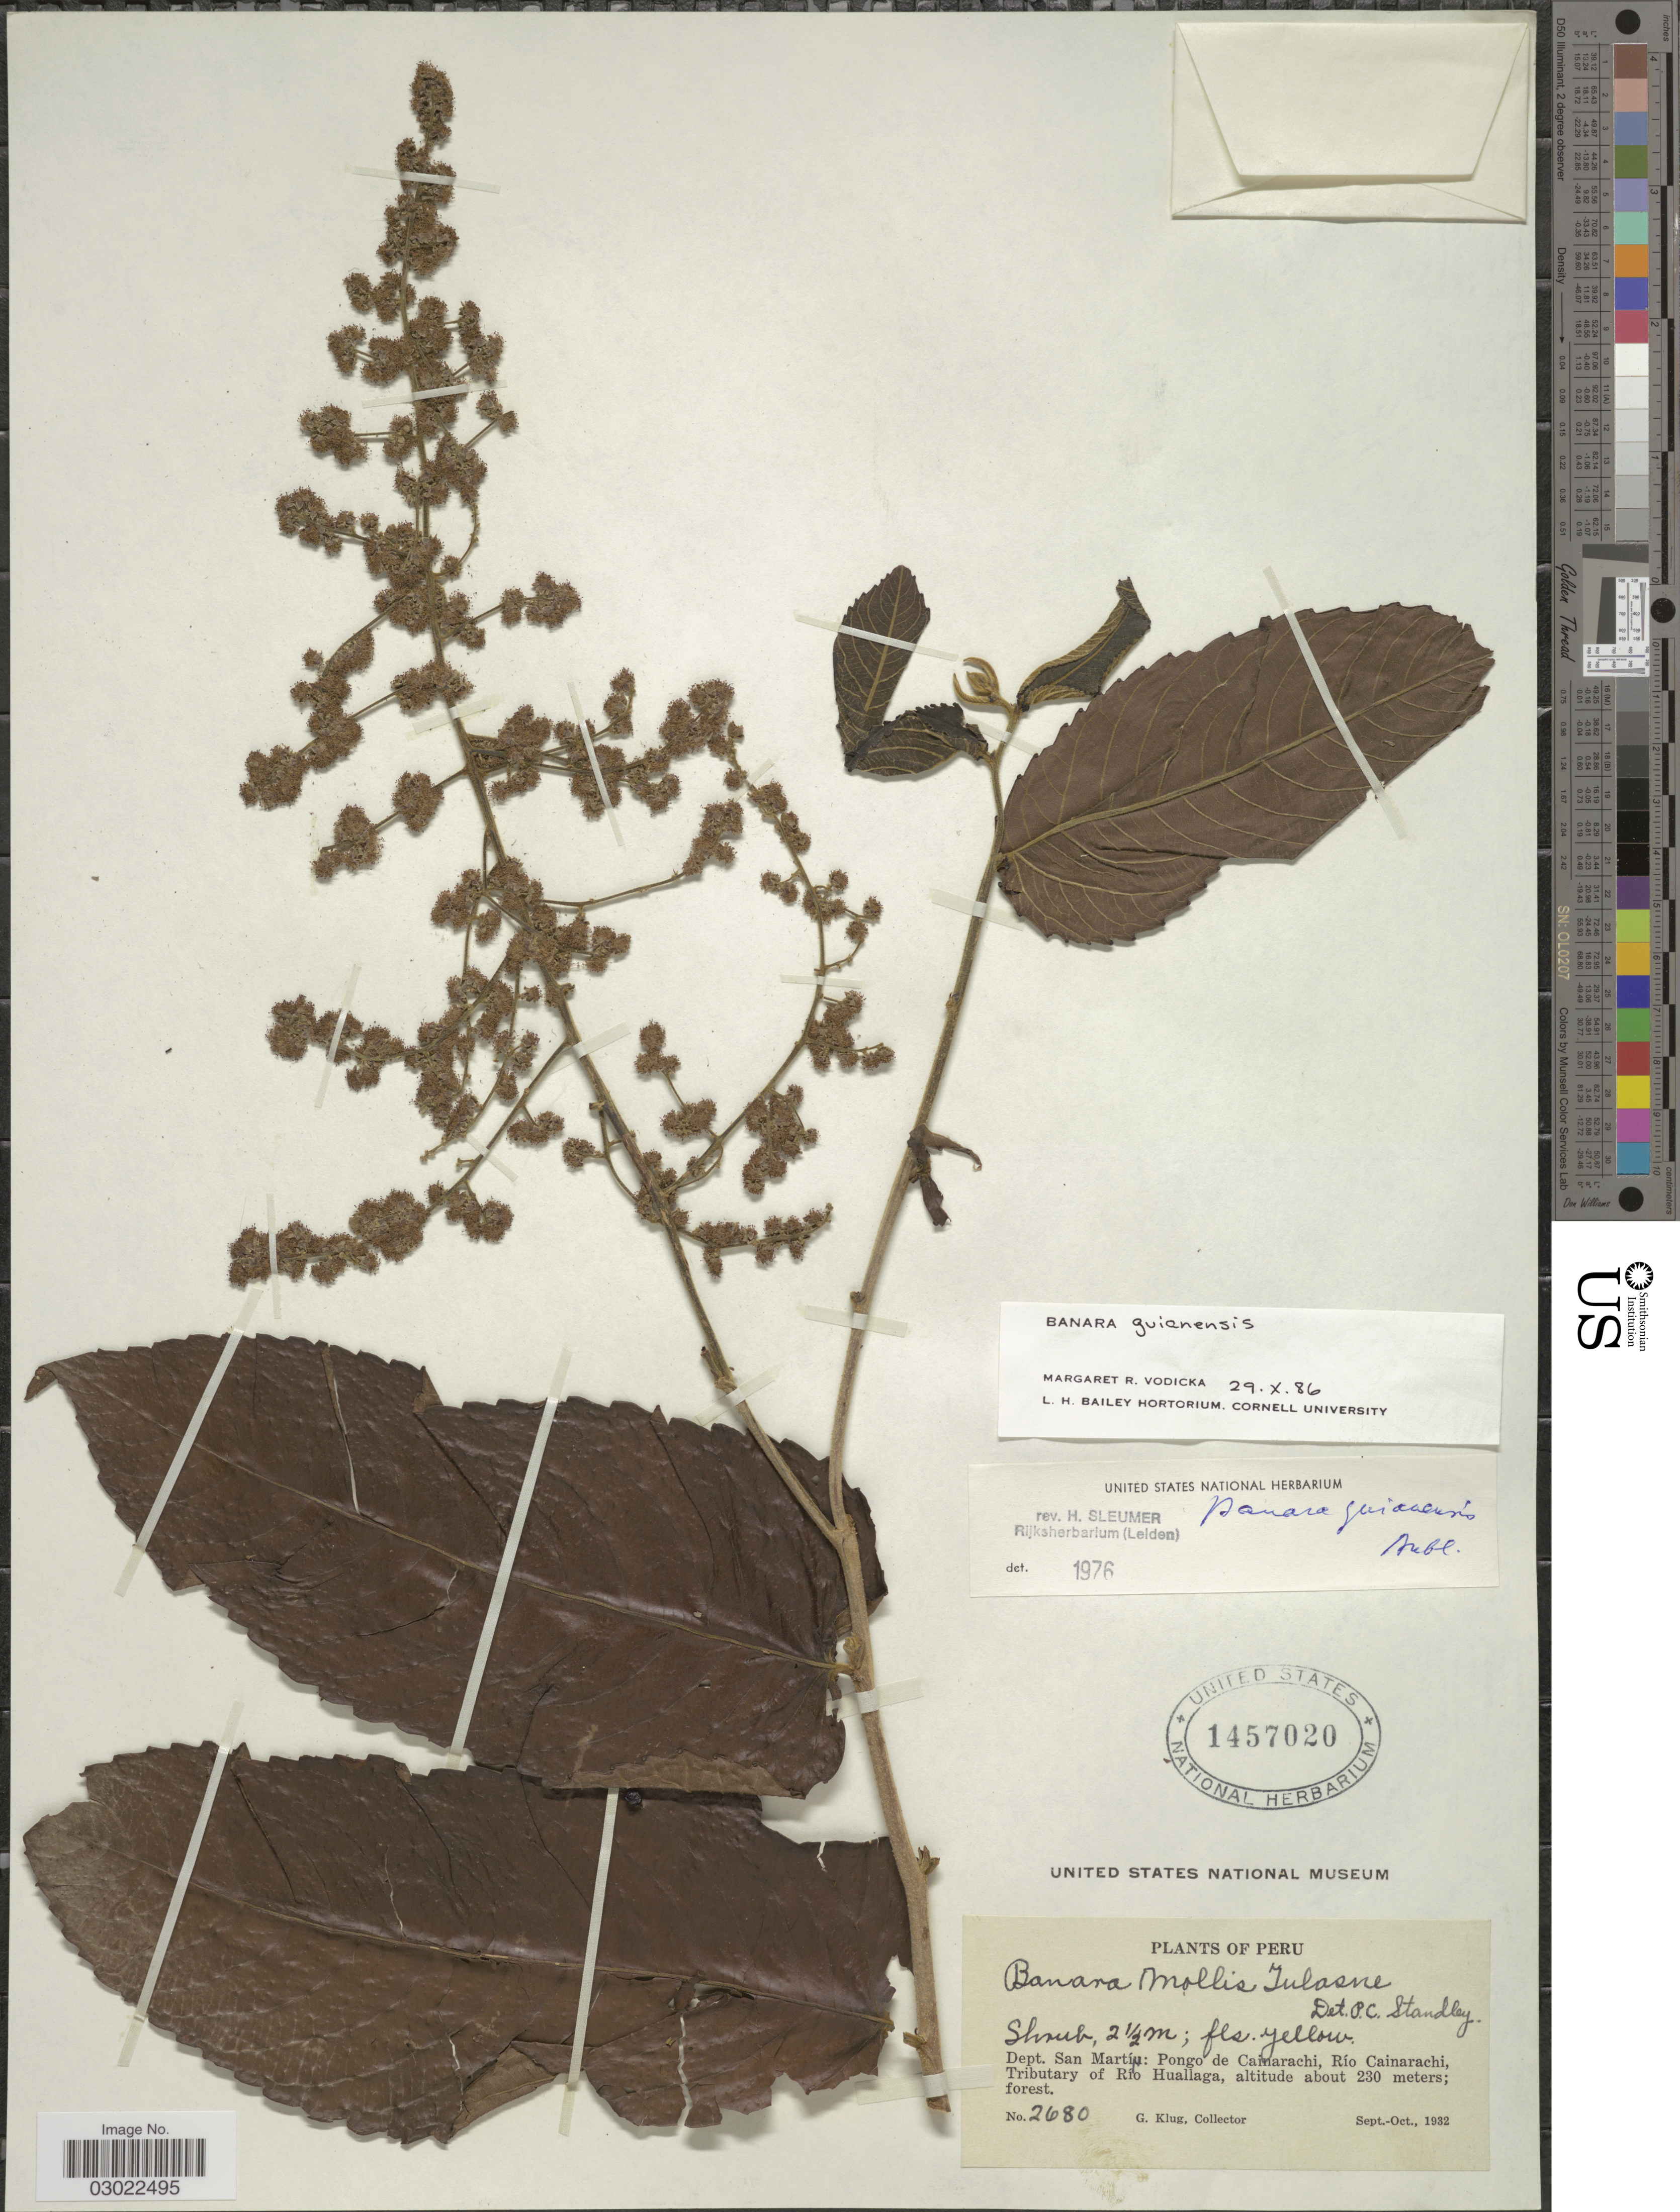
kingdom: Plantae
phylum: Tracheophyta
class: Magnoliopsida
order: Malpighiales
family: Salicaceae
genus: Banara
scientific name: Banara guianensis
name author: Aubl.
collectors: G. Klug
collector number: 2680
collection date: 1932-09/1932-10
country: Peru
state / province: San Martín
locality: Dept. San Martín: Pongo de Cainarachi, Río Cainarachi, Tributary of Río Huallaga.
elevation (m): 230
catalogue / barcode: US 1457020